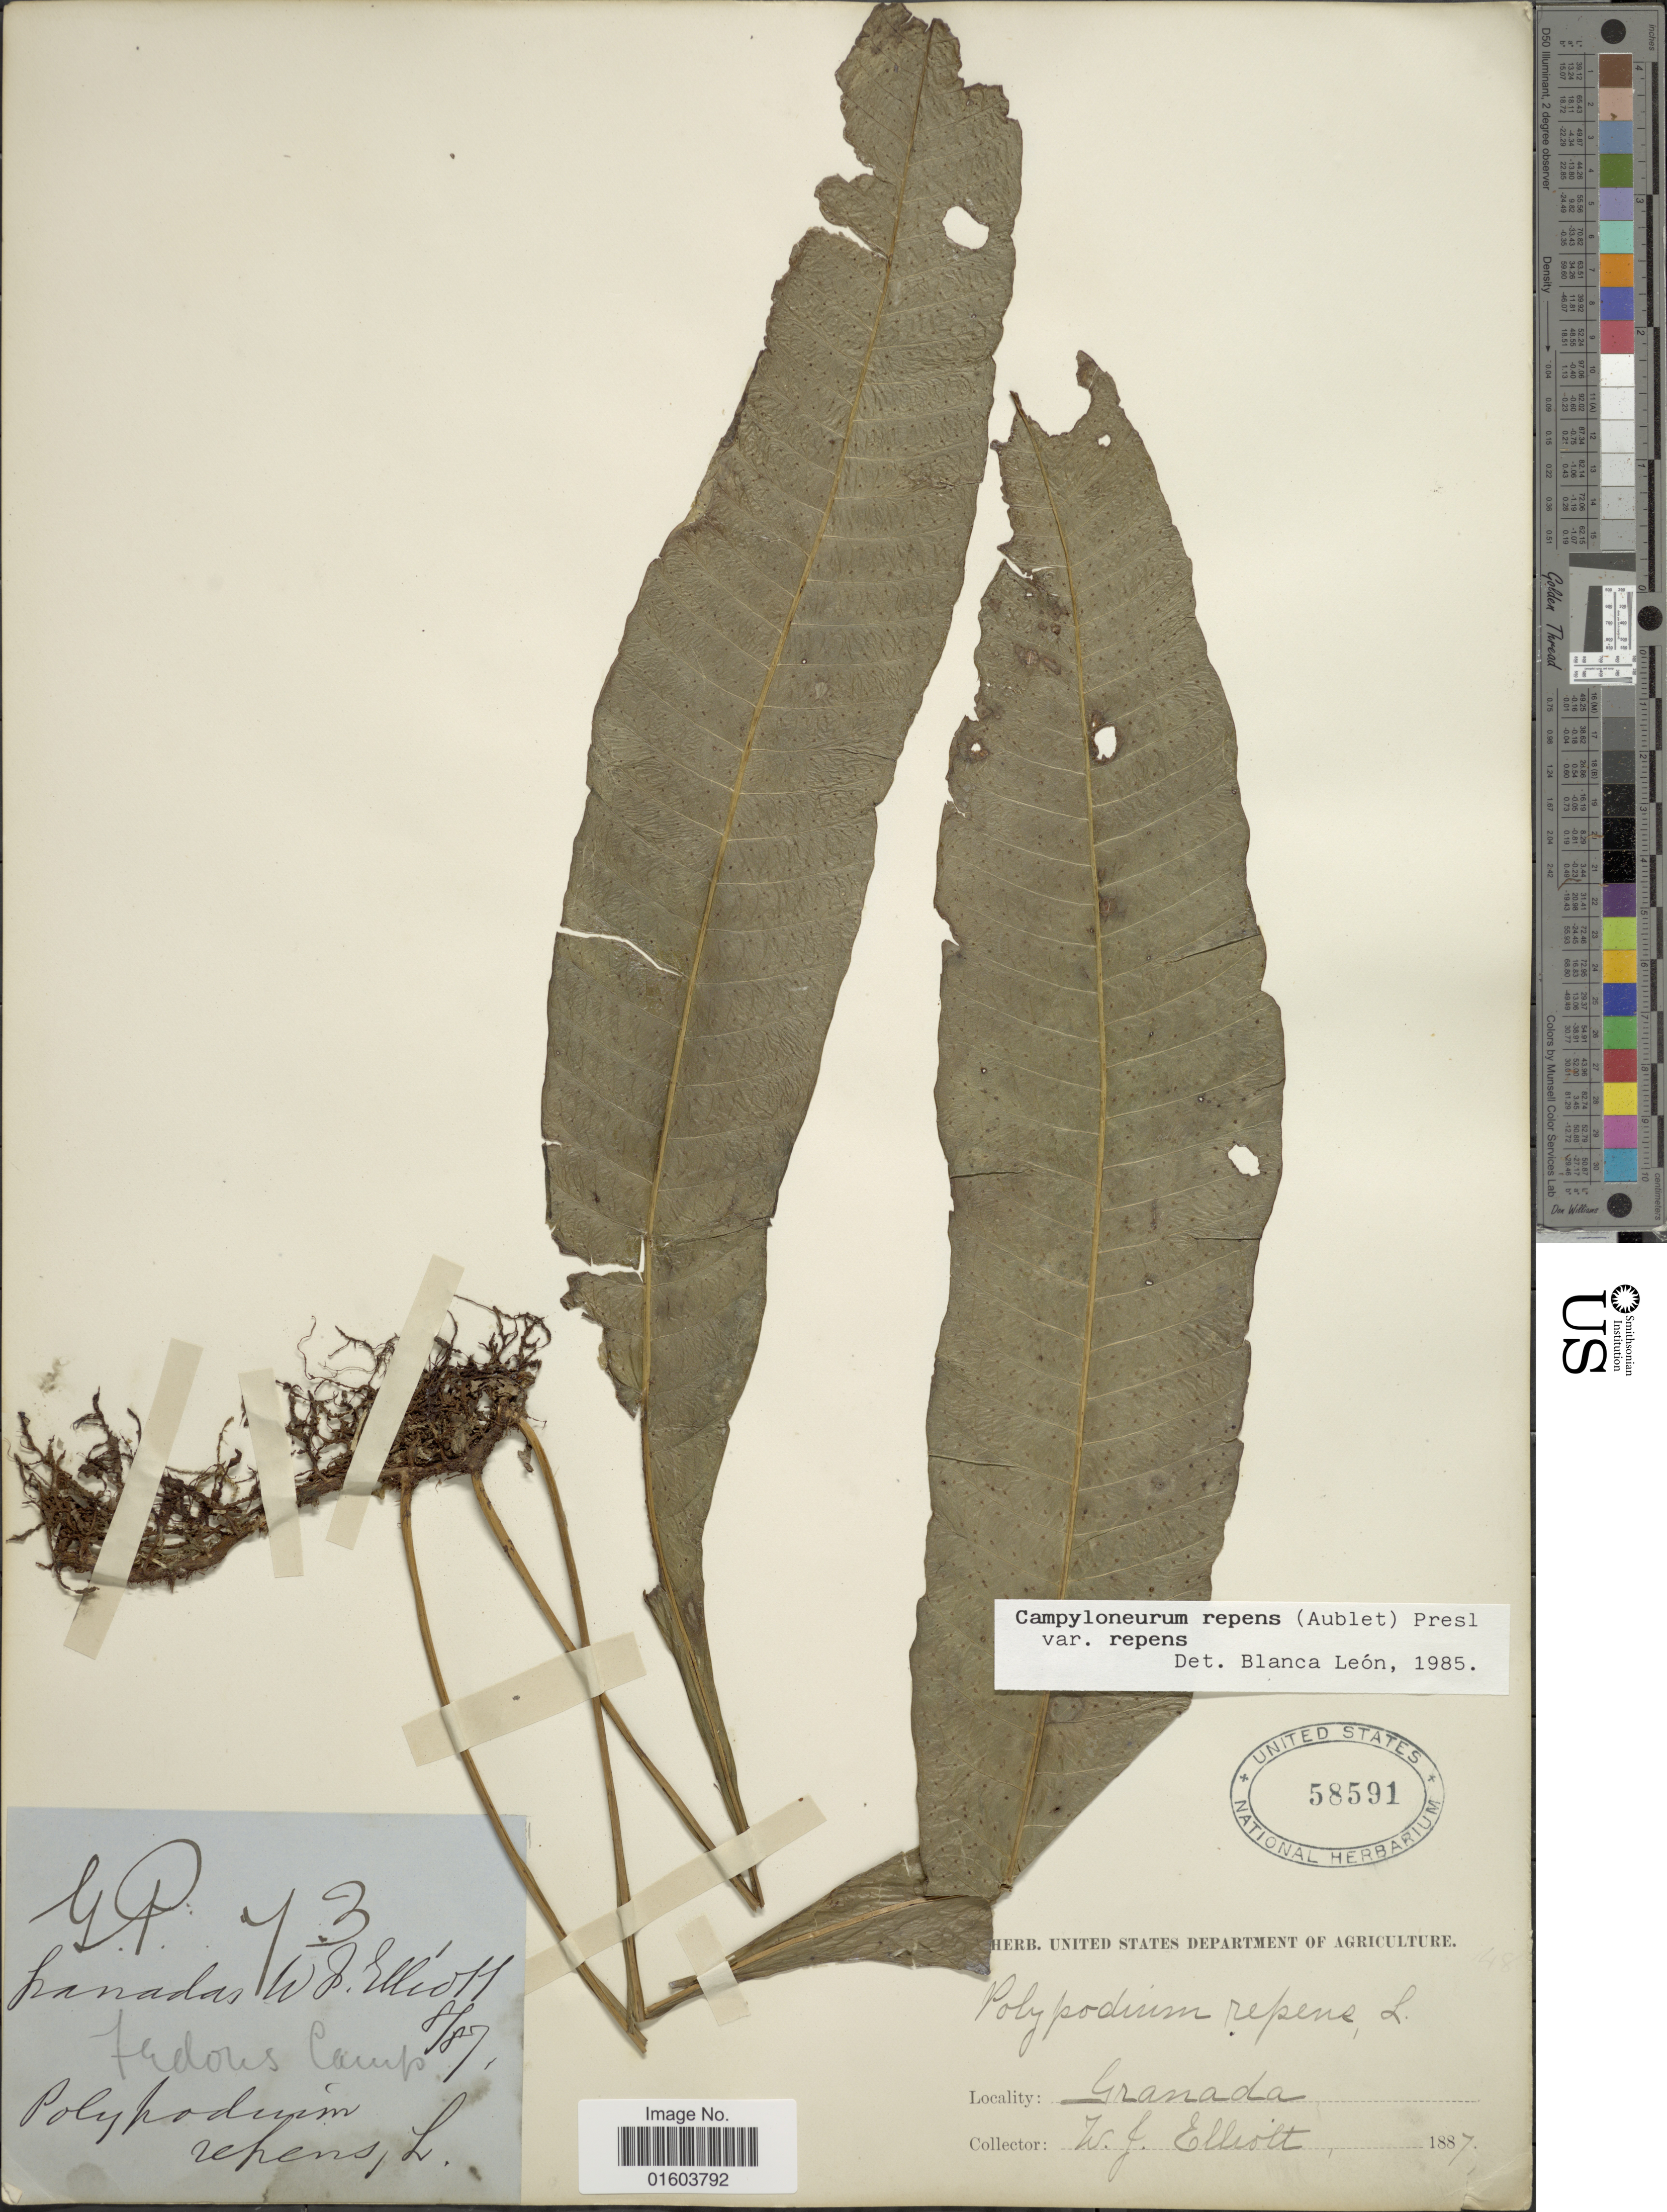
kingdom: Plantae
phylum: Tracheophyta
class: Polypodiopsida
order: Polypodiales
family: Polypodiaceae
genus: Campyloneurum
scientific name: Campyloneurum repens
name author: (Aubl.) C. Presl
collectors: W. Elliott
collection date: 1887-08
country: Nicaragua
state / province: Granada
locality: Granada.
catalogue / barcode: US 58591